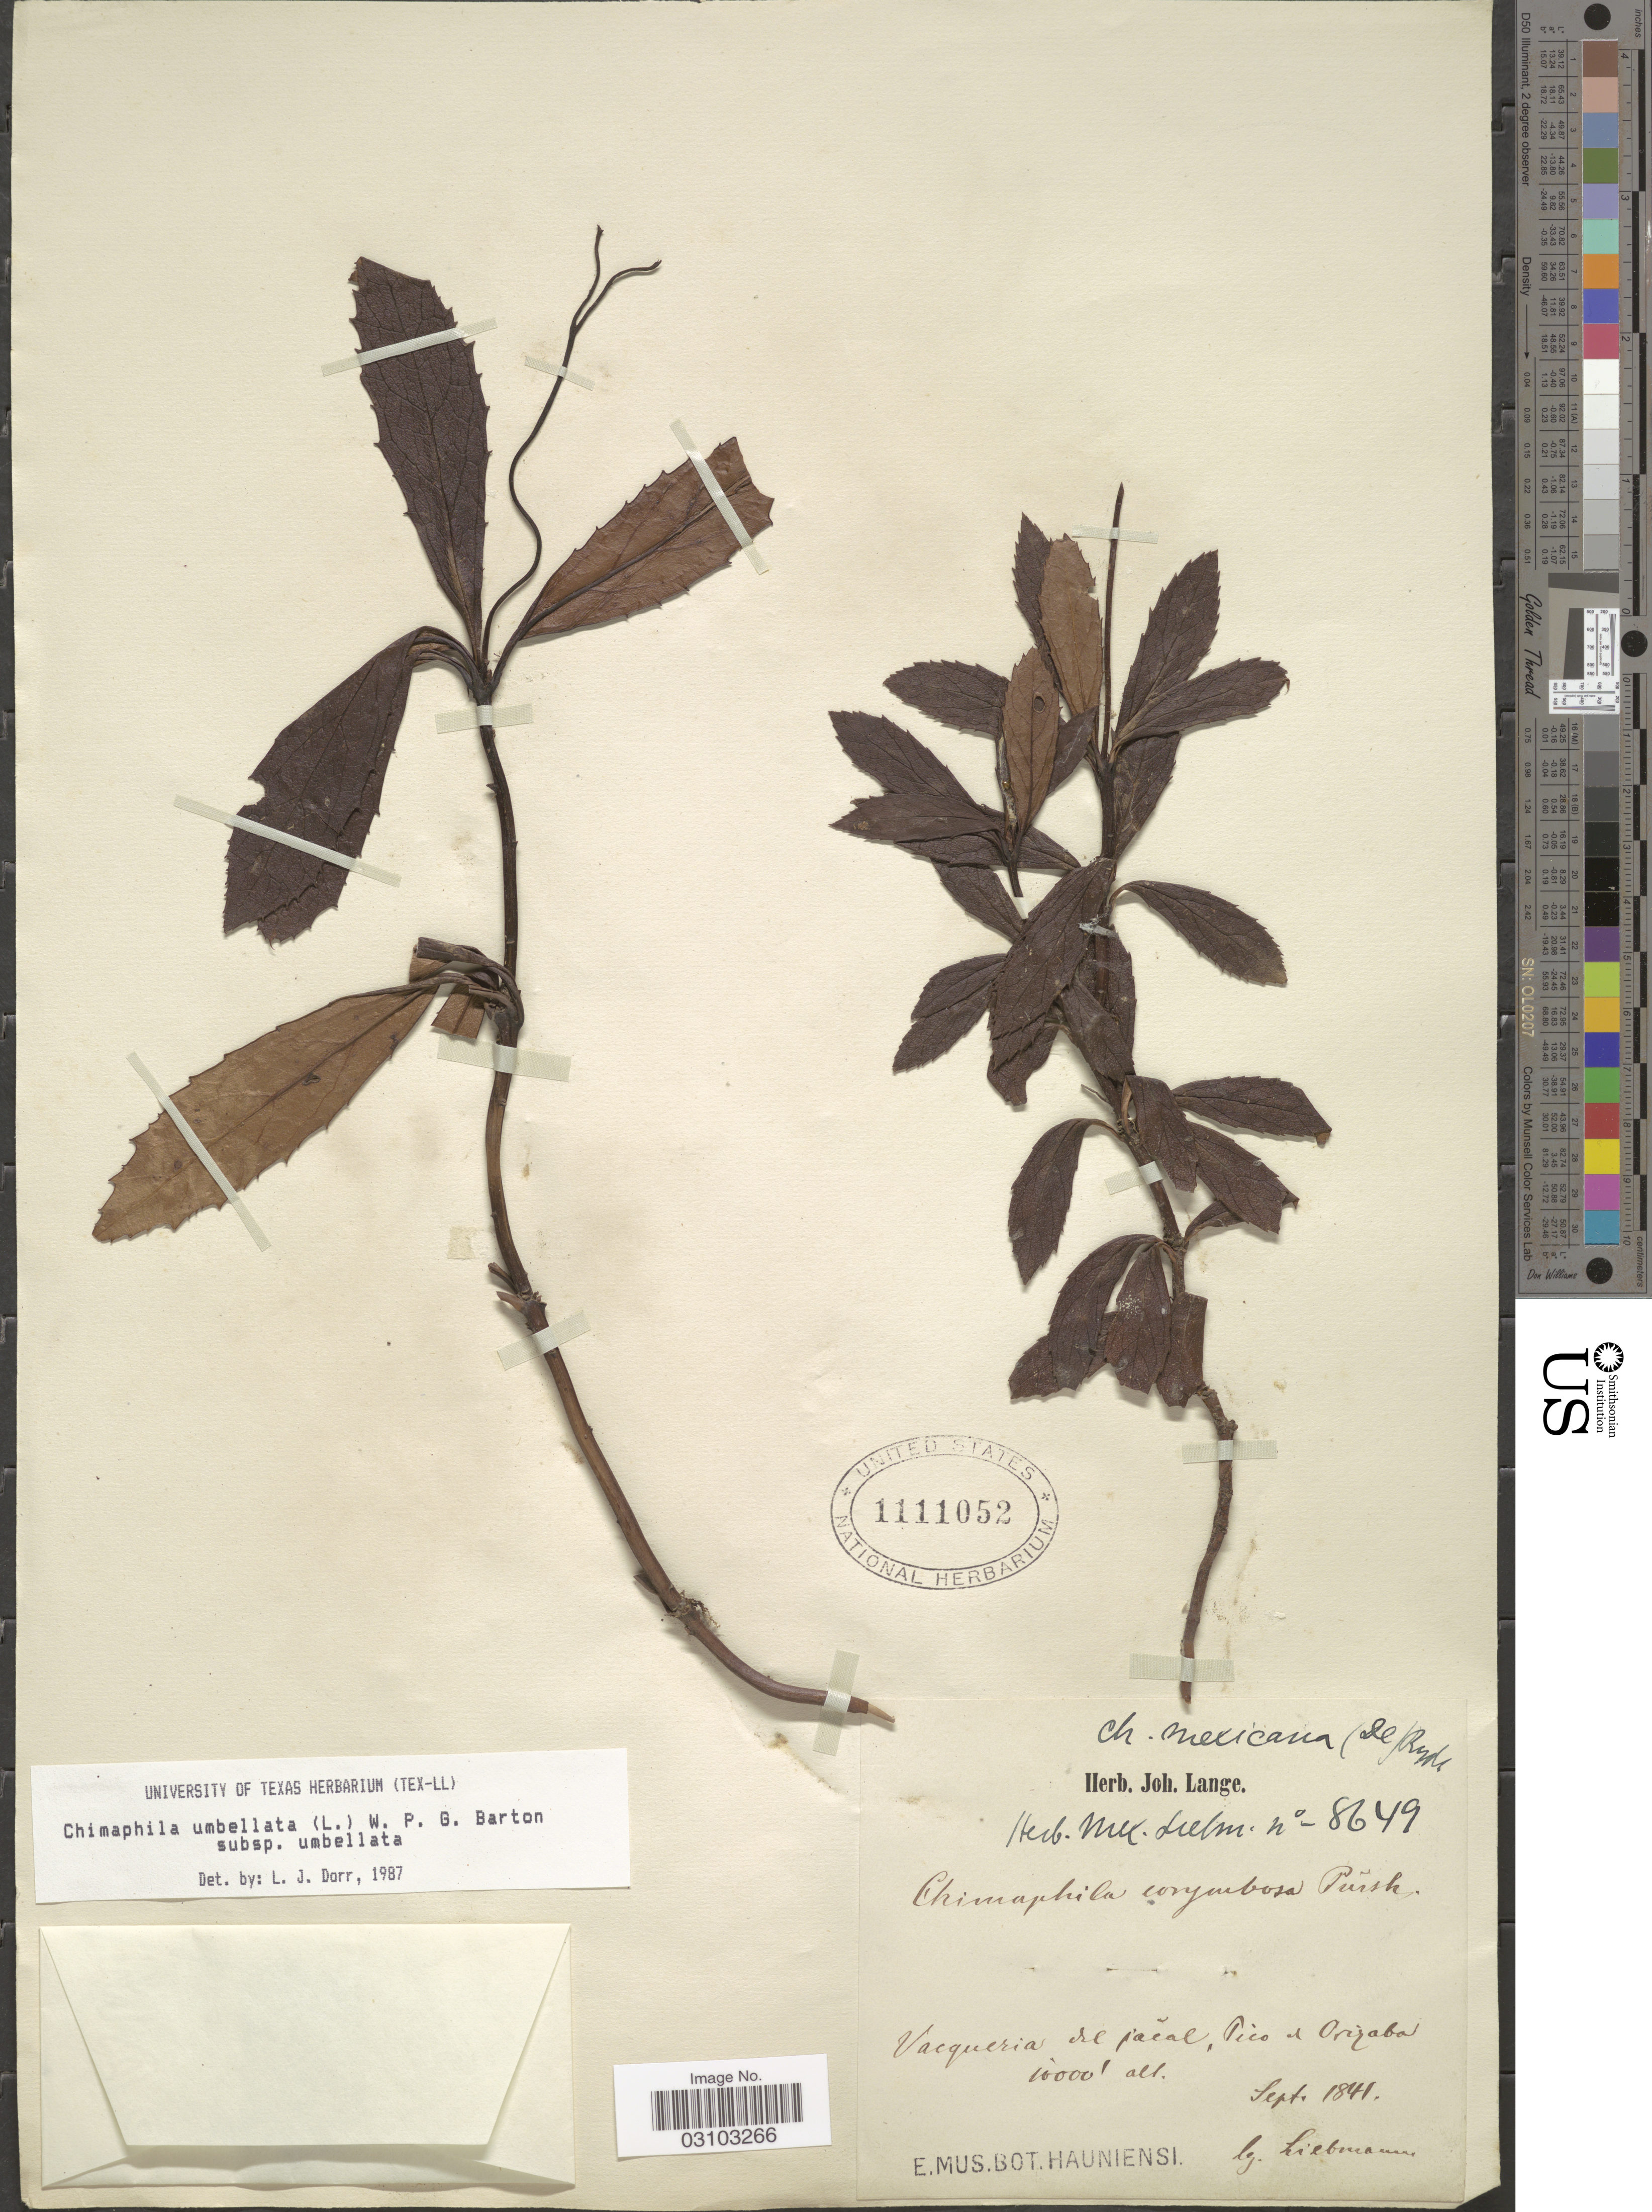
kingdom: Plantae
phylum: Tracheophyta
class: Magnoliopsida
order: Ericales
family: Ericaceae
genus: Chimaphila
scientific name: Chimaphila umbellata subsp. umbellata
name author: (L.) W.P.C. Barton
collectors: Liebmann, --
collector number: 8649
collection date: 1841-09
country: Mexico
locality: Vacqueria de pacal, Pico de Orizaba.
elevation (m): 3048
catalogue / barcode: US 1111052